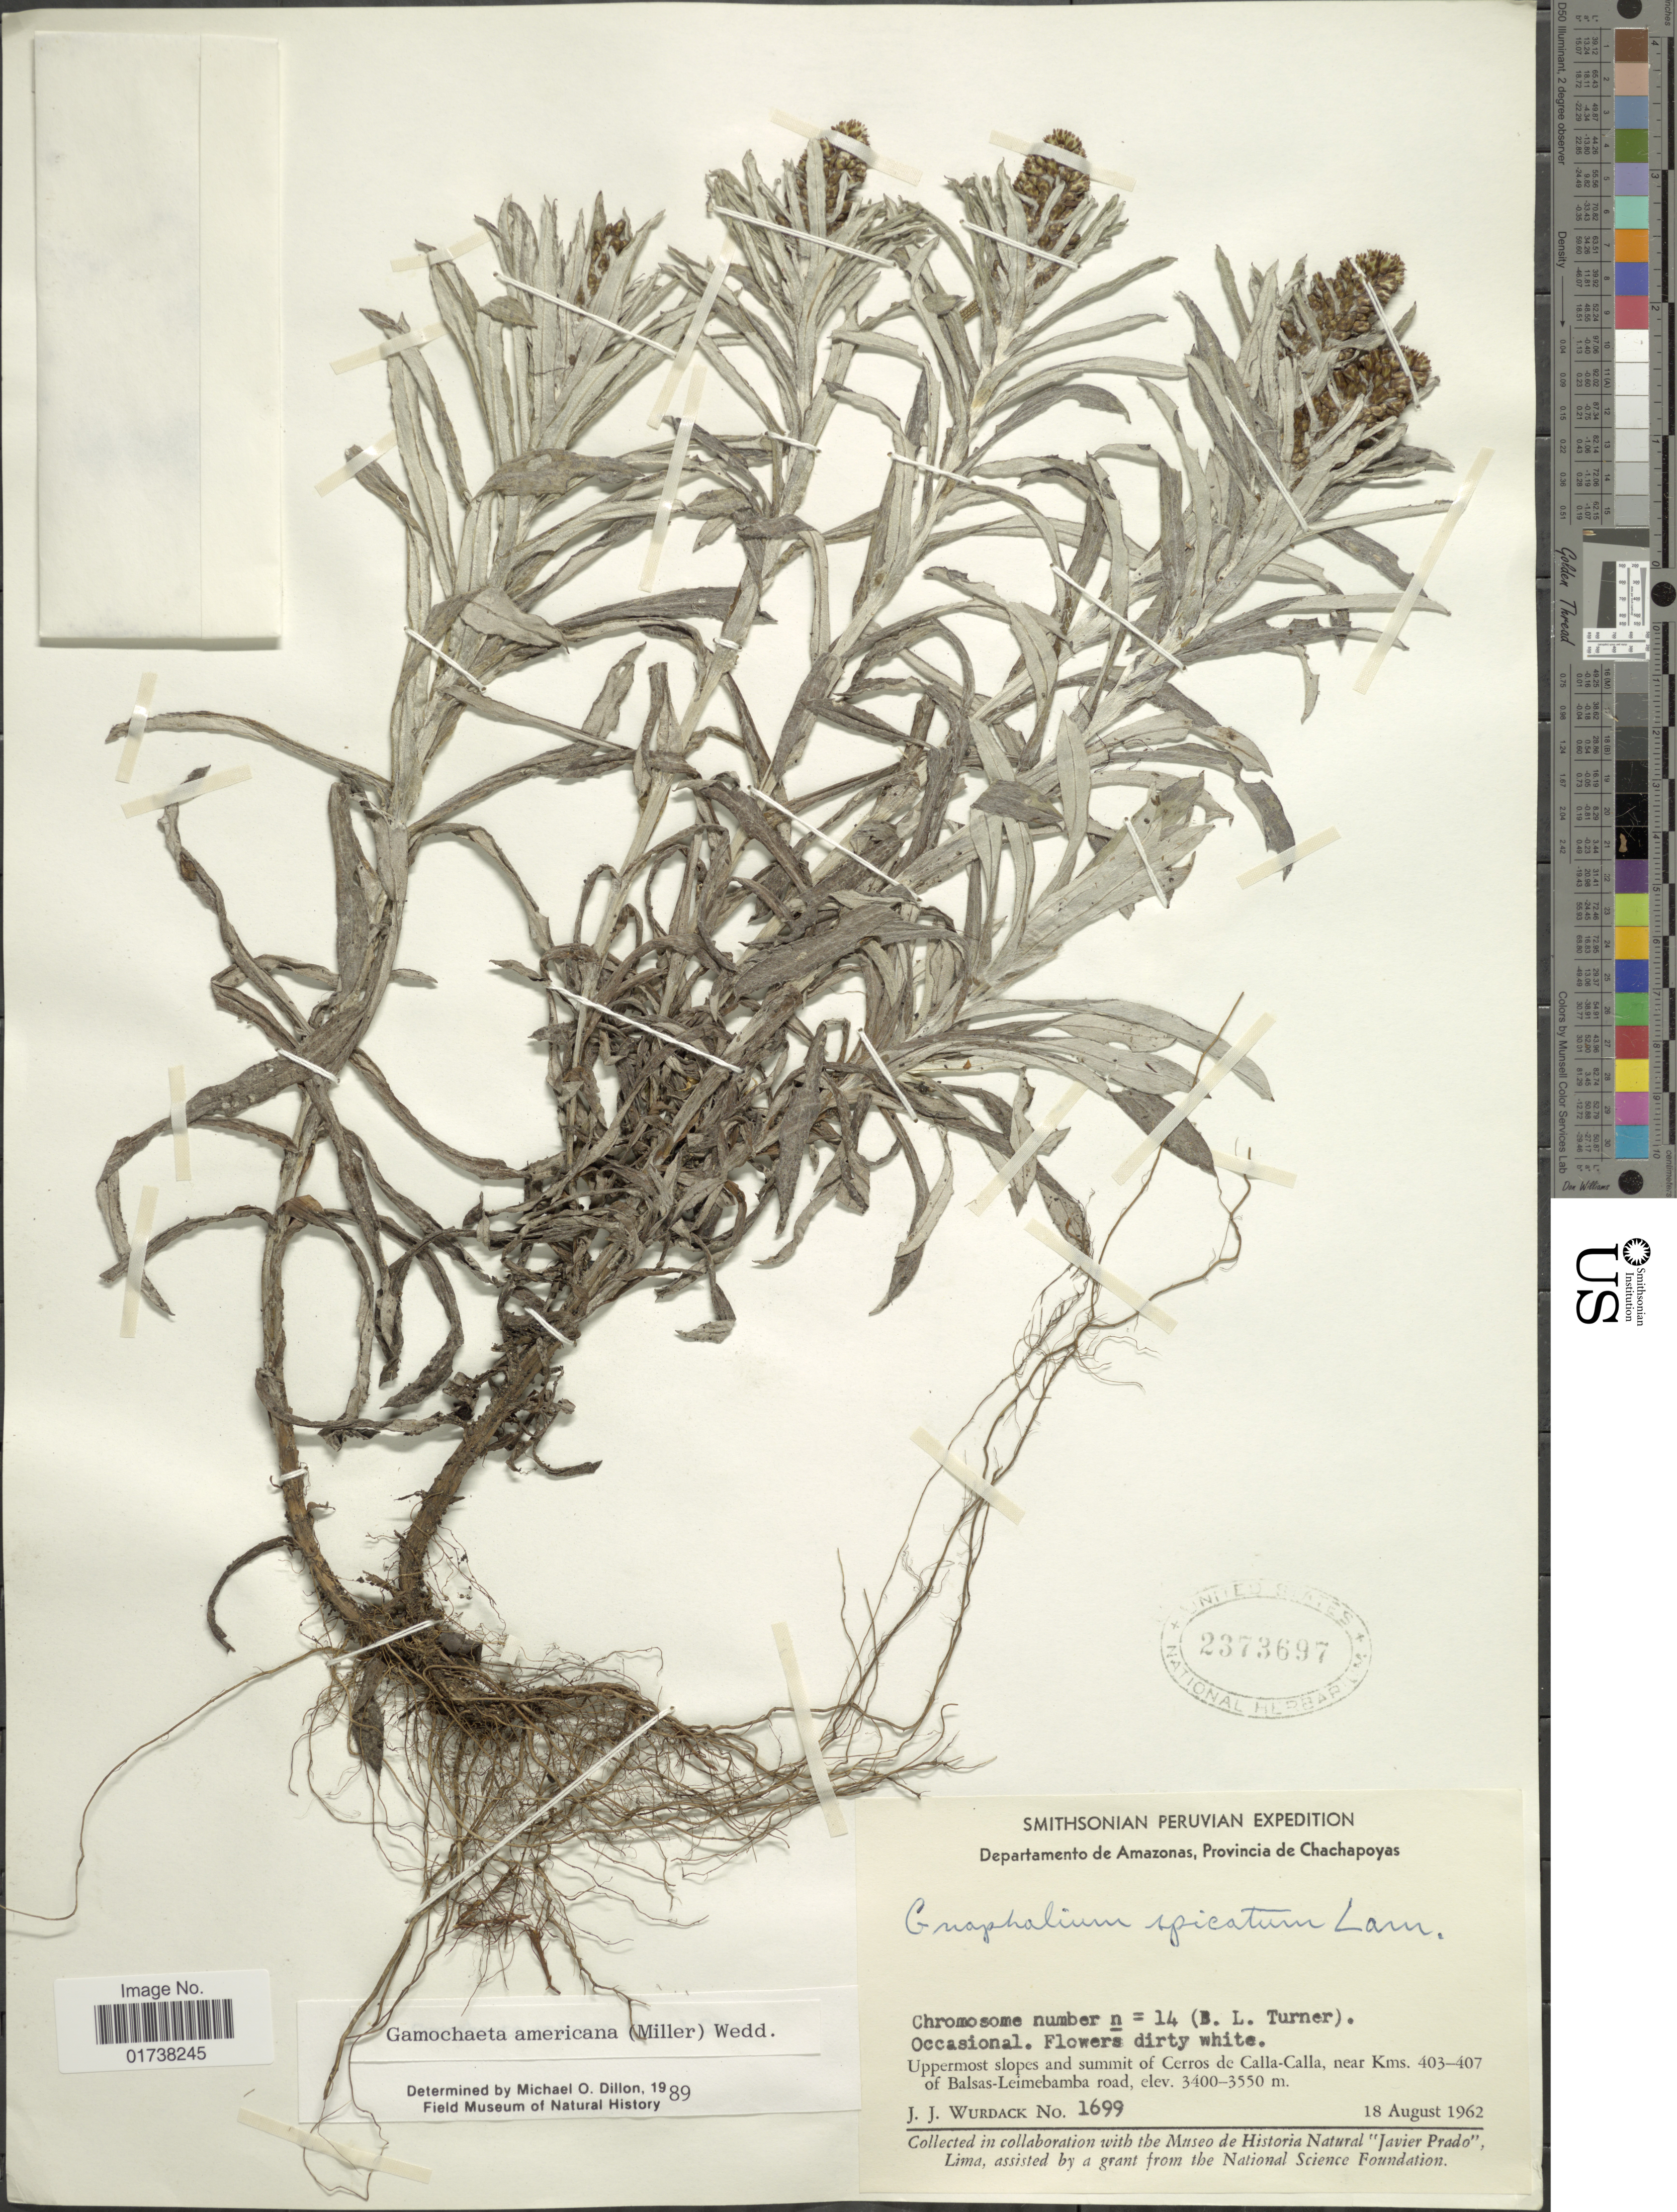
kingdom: Plantae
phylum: Tracheophyta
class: Magnoliopsida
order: Asterales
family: Asteraceae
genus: Gamochaeta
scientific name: Gamochaeta americana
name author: (Mill.) Wedd.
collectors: J. J. Wurdack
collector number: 1699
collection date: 1962-08-18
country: Peru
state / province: Amazonas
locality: Departamento de Amazonas, Provincia de Chachapoyas, Uppermost slopes and summit of Cerros de Calla-Calla, near Kms. 403-407 of Balsas-Leimebamba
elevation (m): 3400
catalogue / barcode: US 2373697